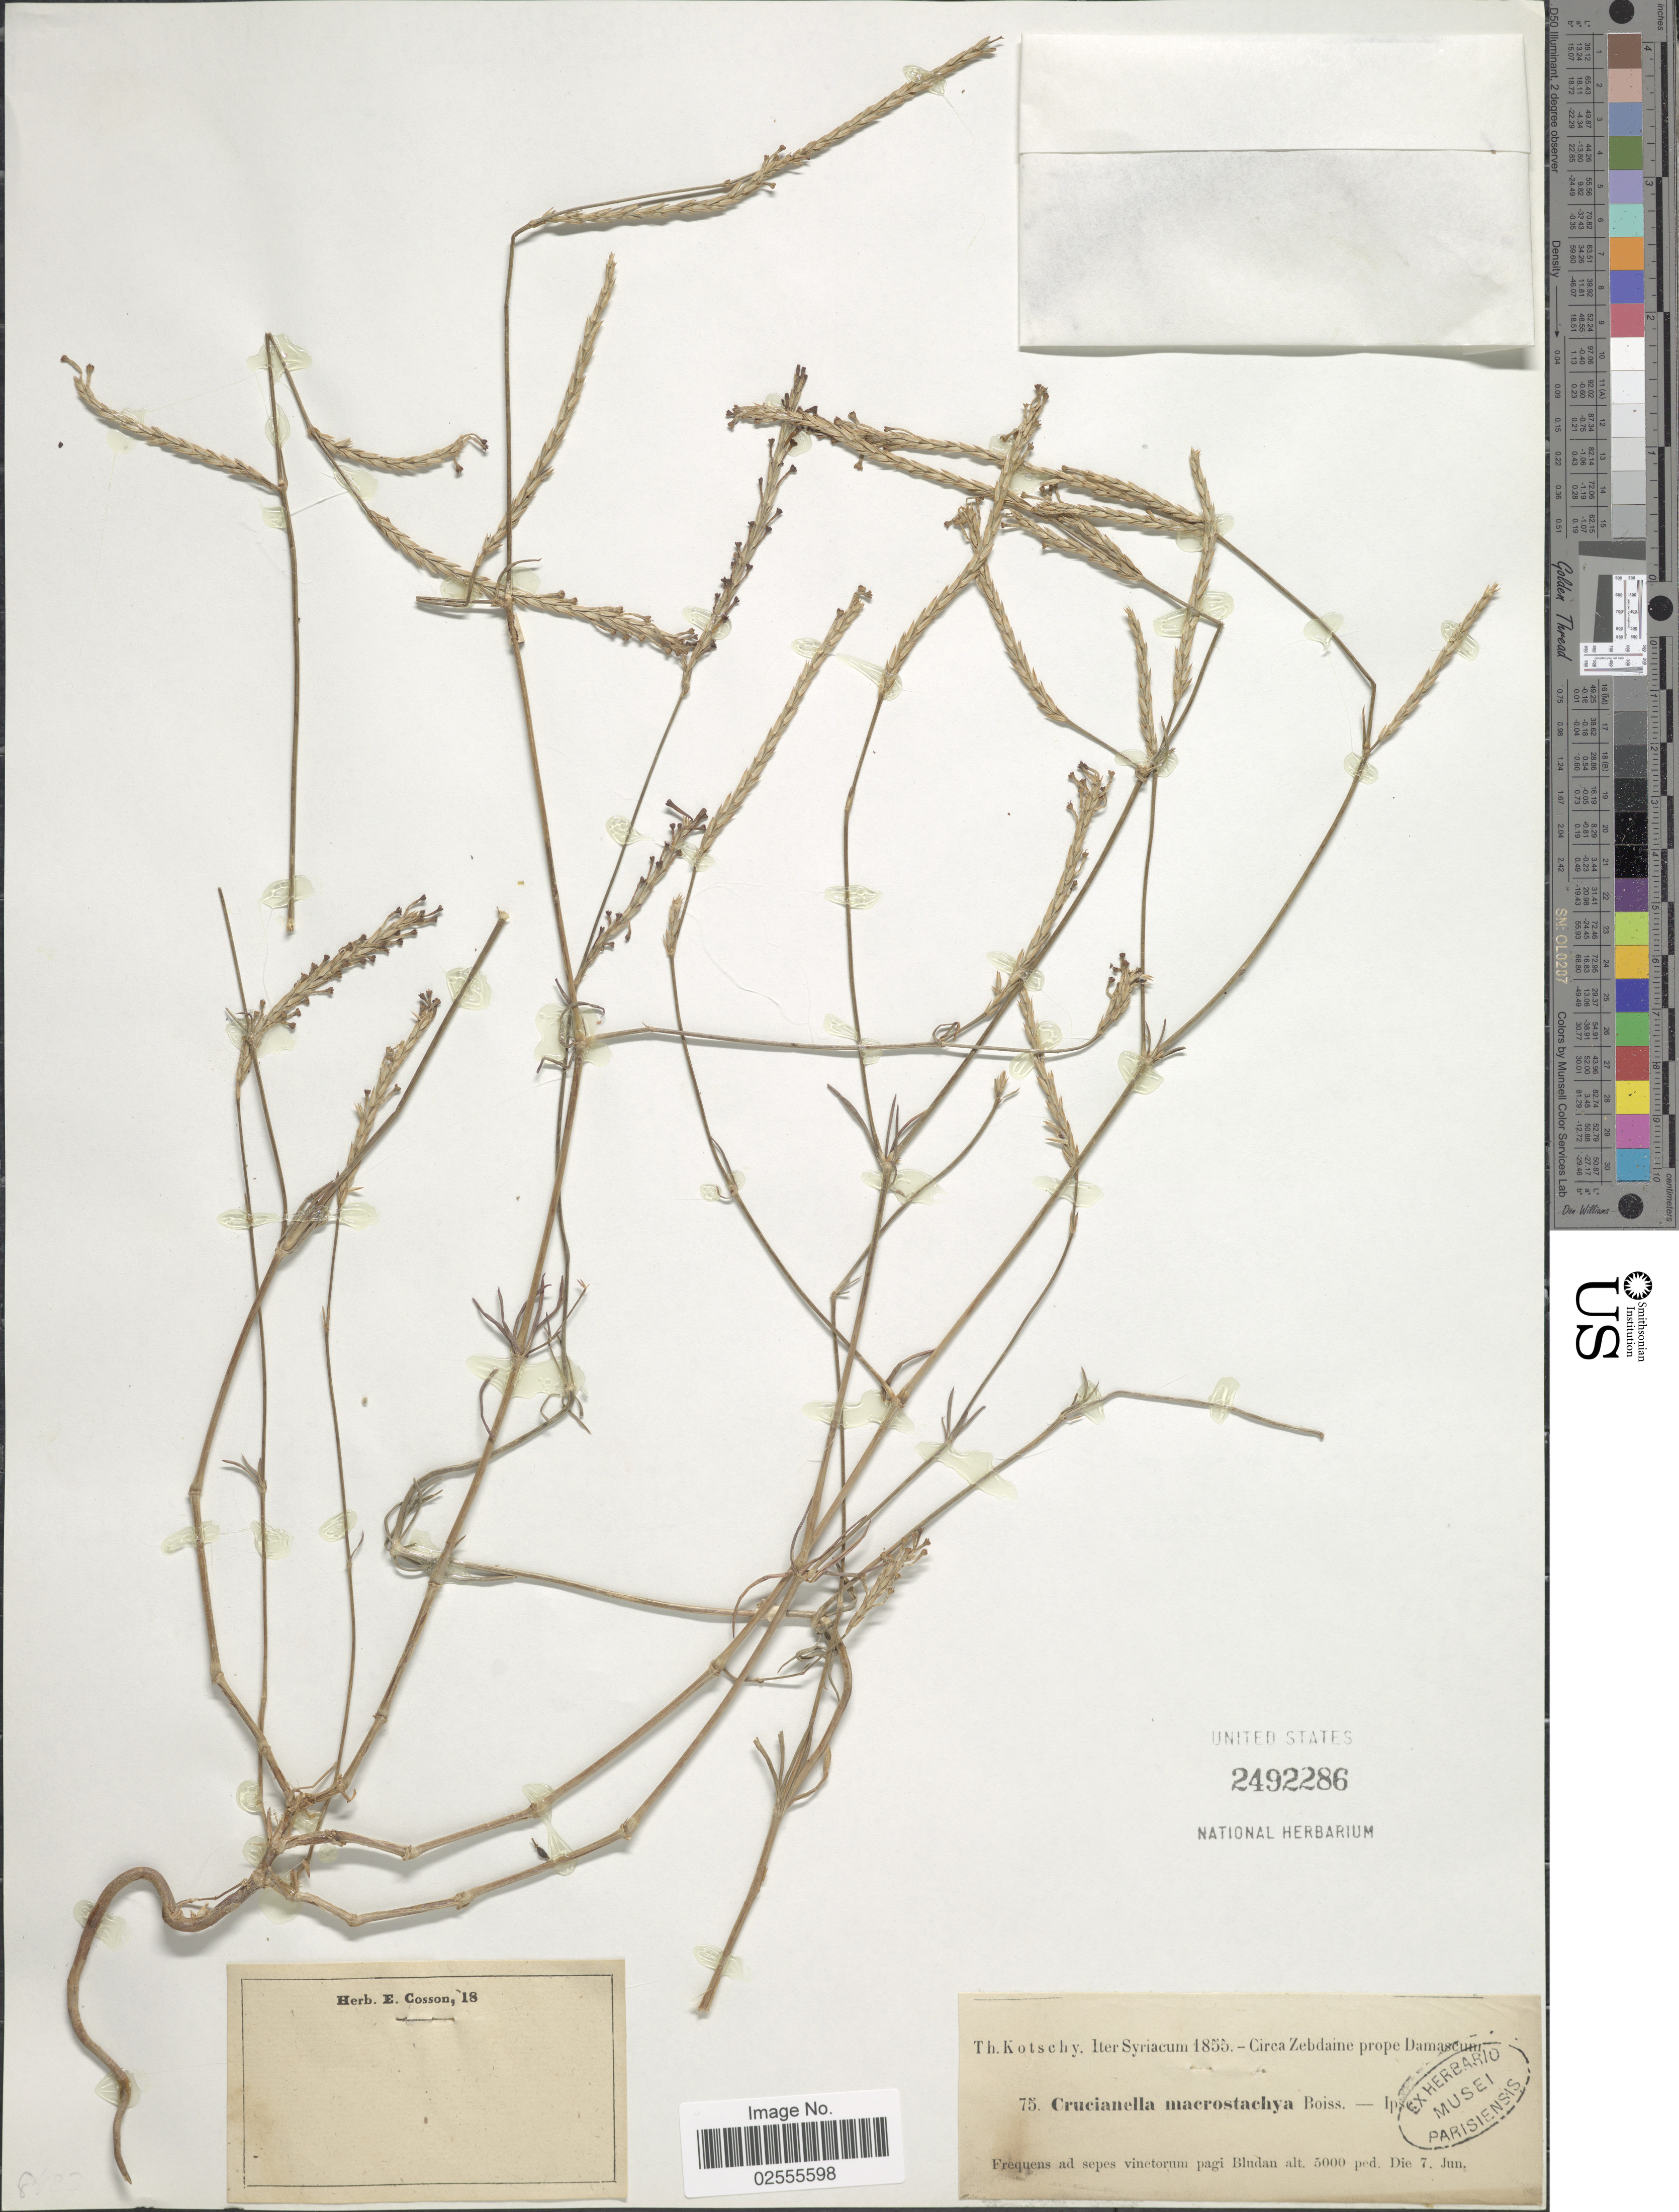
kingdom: Plantae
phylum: Tracheophyta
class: Magnoliopsida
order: Gentianales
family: Rubiaceae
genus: Crucianella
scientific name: Crucianella macrostachya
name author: Boiss.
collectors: K. G. Kotschy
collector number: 75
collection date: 1855-06-07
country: Syria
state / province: Rif Dimashq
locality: Iter Syriacum-Circa Zebdaine prope Damascum, Frequens ad sepes vinetorum pagi Bludan.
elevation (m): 1524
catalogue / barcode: US 2492286